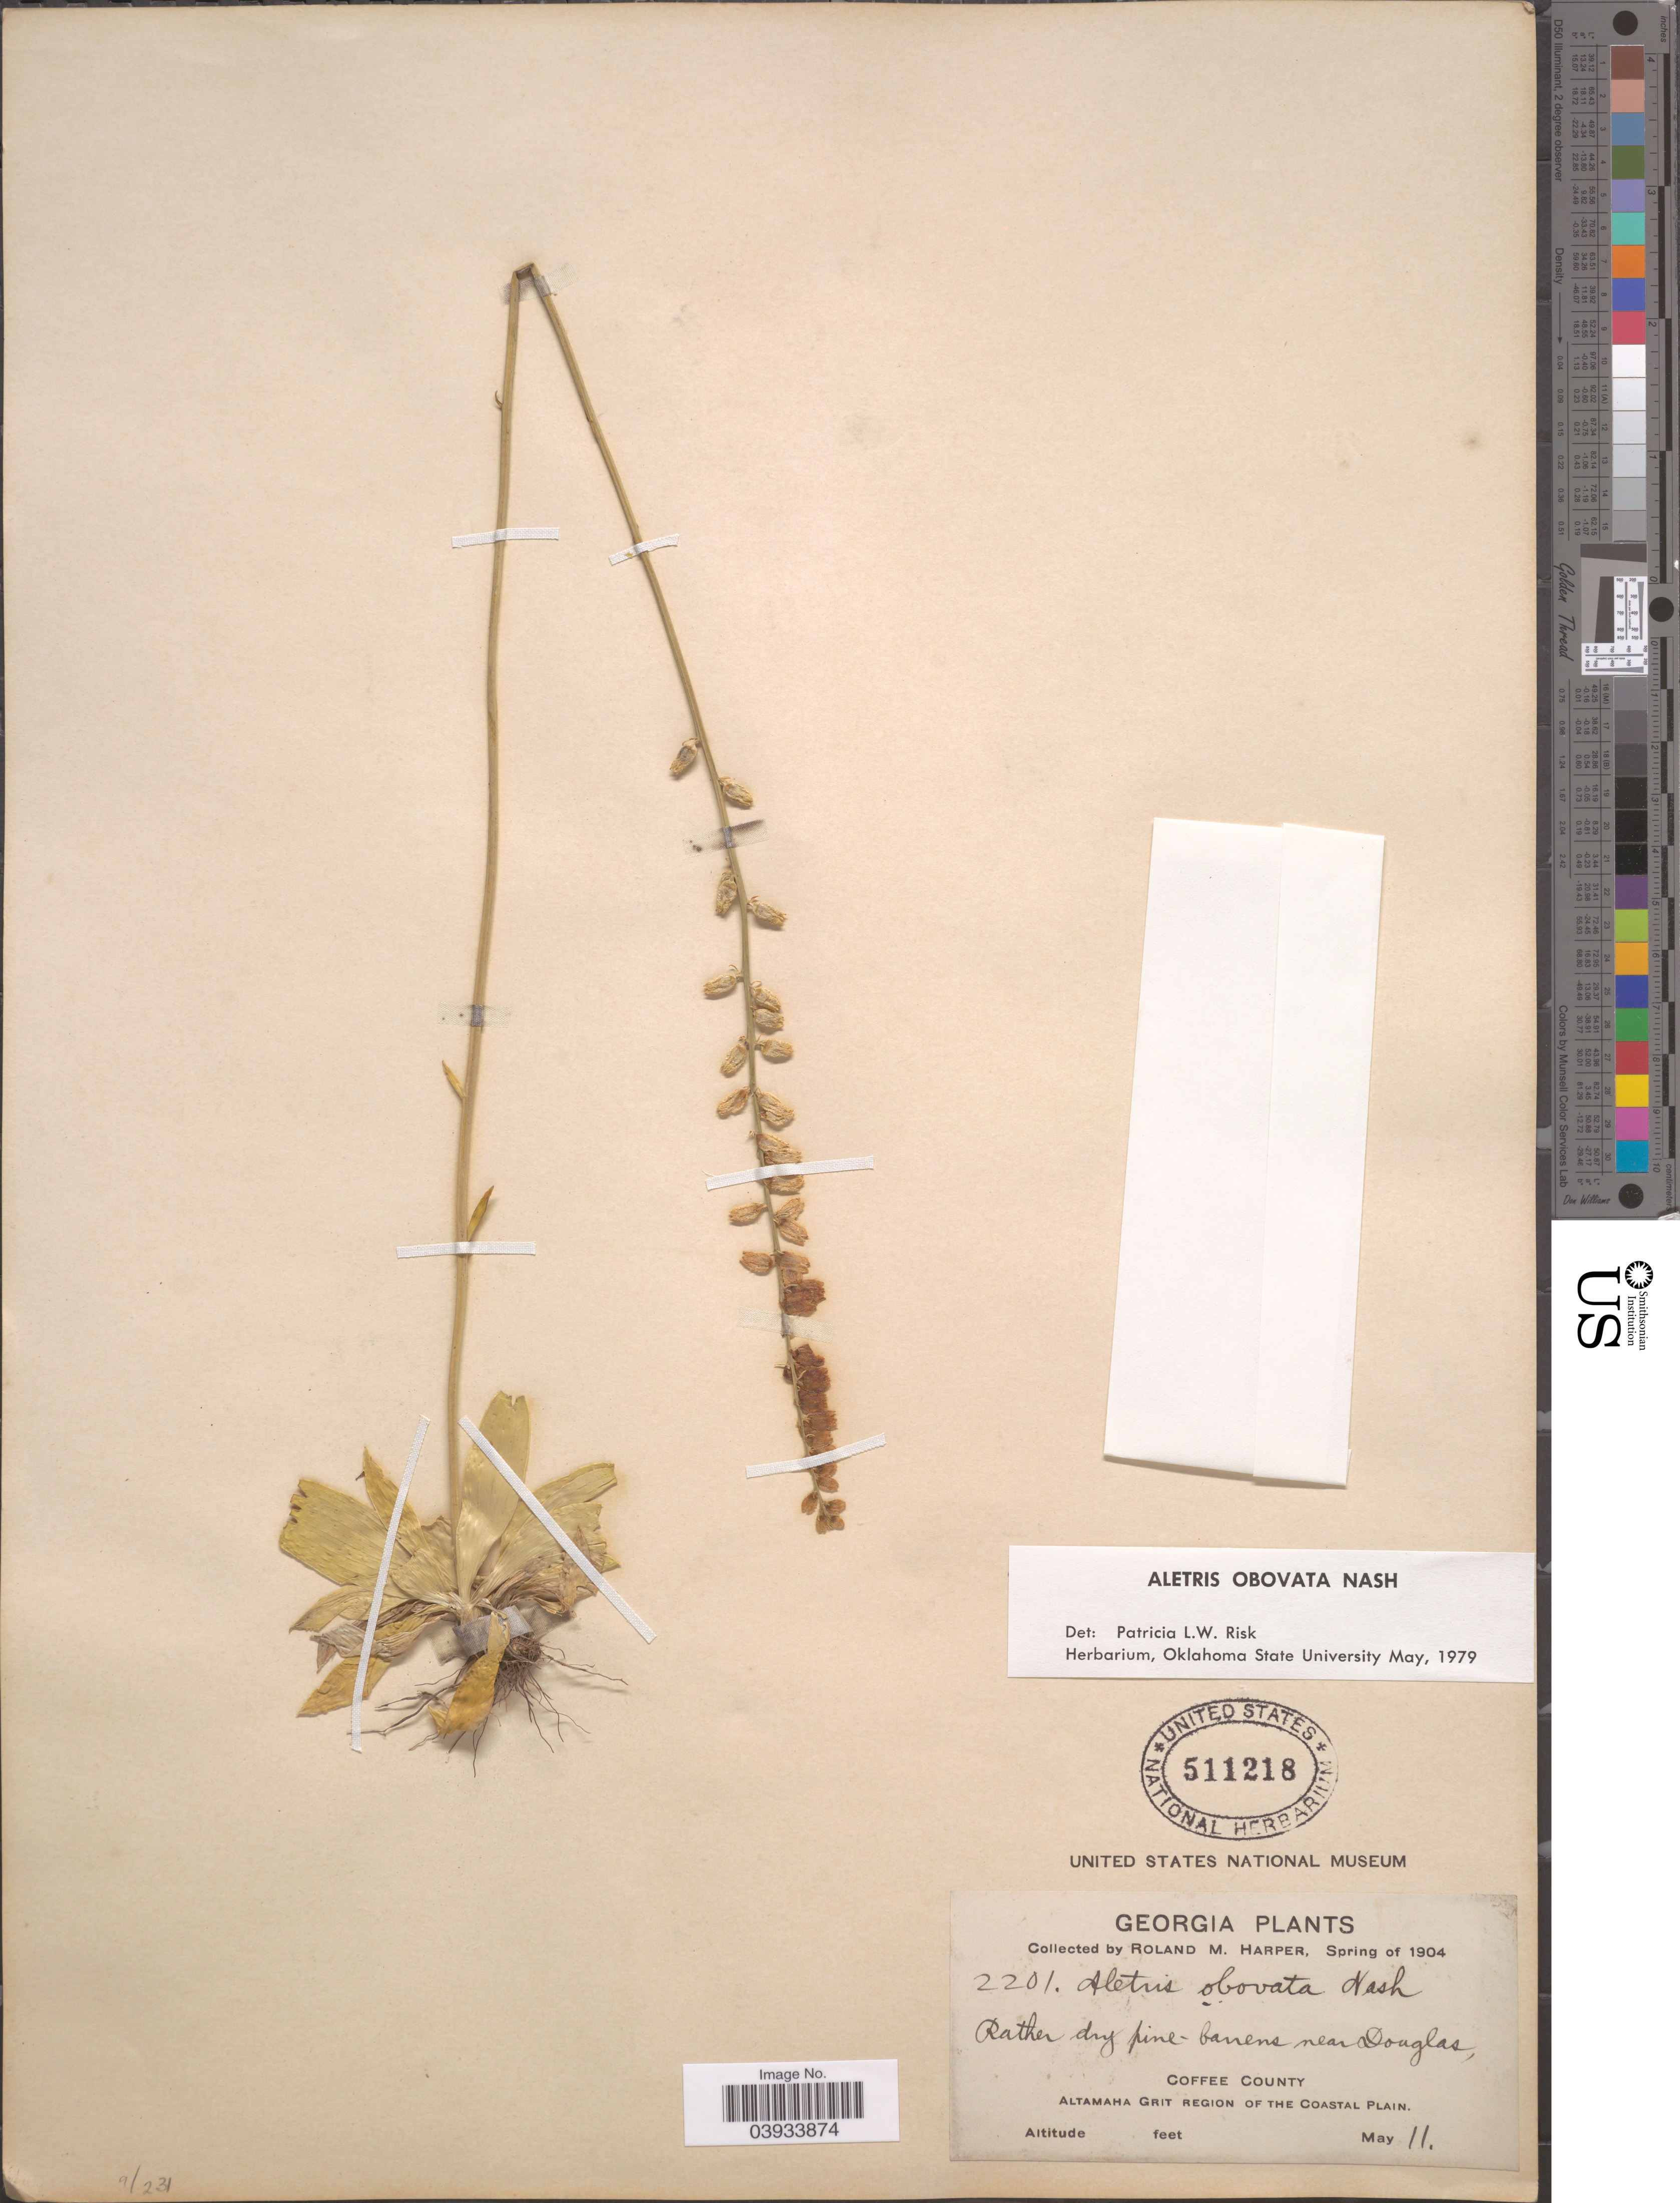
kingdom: Plantae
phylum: Tracheophyta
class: Liliopsida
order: Dioscoreales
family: Nartheciaceae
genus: Aletris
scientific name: Aletris obovata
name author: Nash ex Small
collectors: R. M. Harper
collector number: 2201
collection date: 1904-05-11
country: United States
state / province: Georgia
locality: Near Douglas, Coffee County. Altamaha Grit region of the Coastal Plain.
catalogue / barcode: US 511218